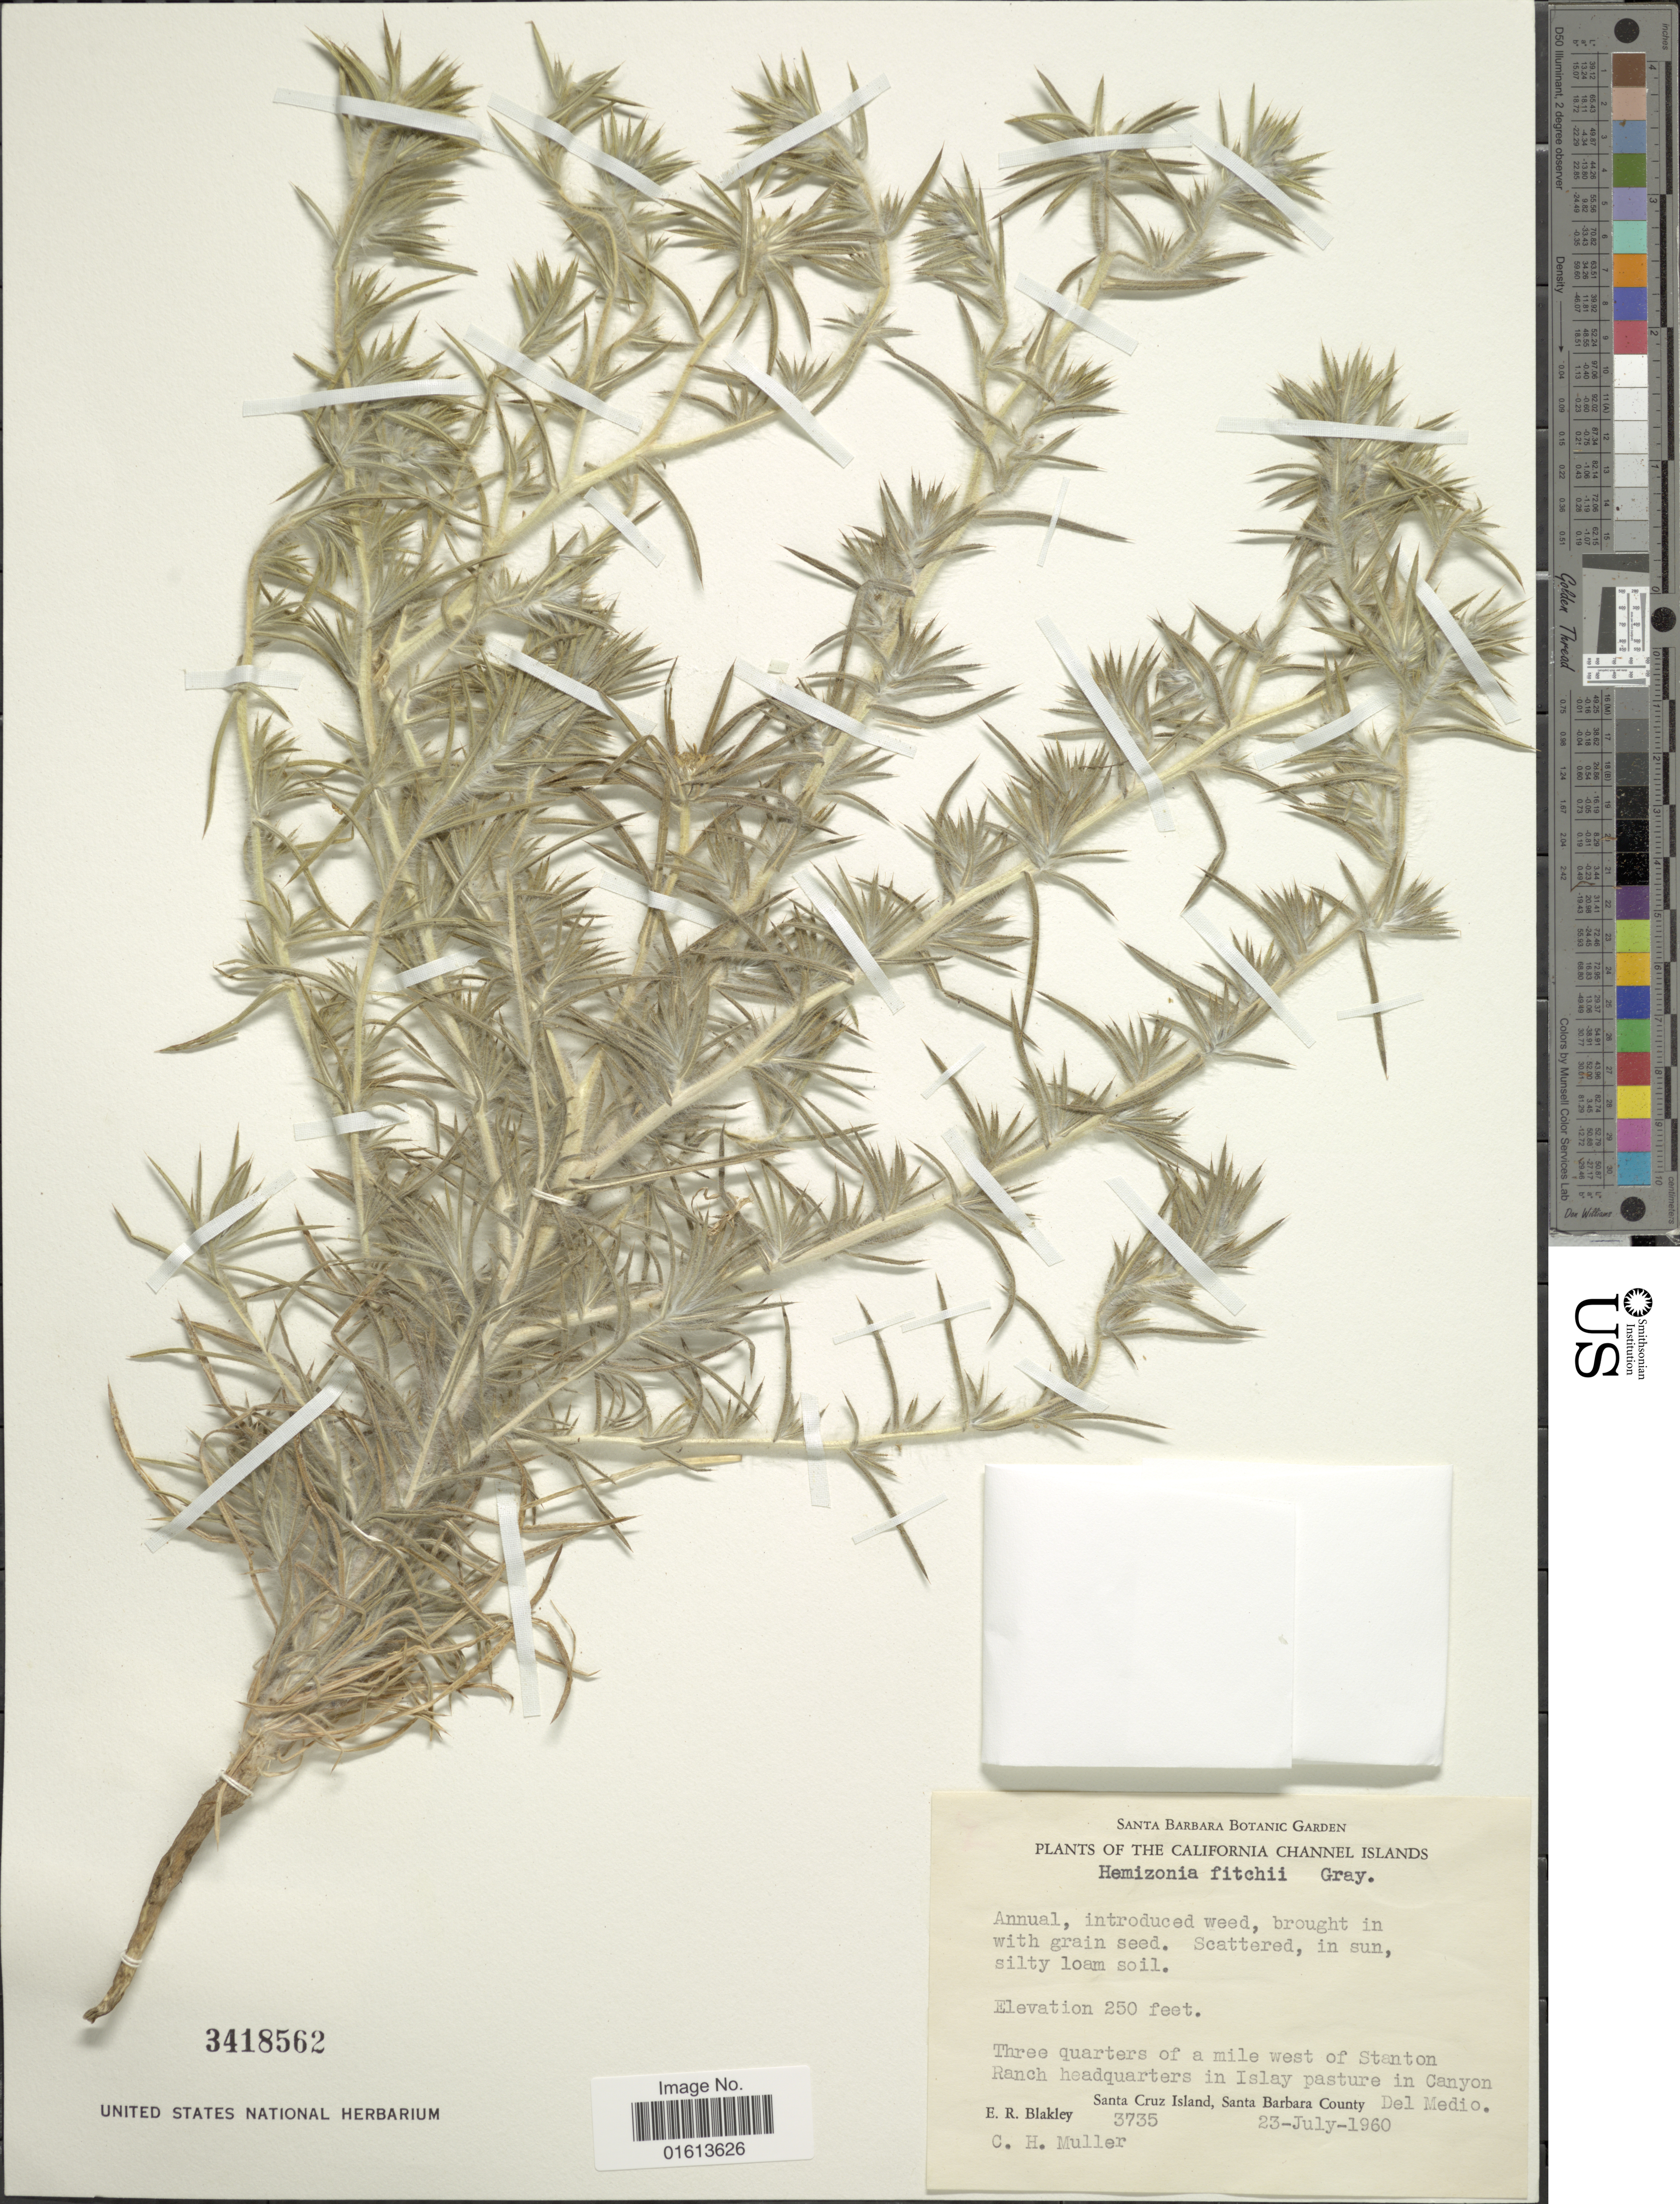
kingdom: Plantae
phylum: Tracheophyta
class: Magnoliopsida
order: Asterales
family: Asteraceae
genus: Centromadia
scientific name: Centromadia fitchii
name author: (A. Gray) Greene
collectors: C. H. Müller & E. R. Blakley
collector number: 3735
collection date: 1960-07-23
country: United States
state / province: California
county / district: Santa Barbara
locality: California Channel Islands. Three quarters of a mile west of Stanton Ranch headquarters in Islay pasture in Canyon Del Medio. Santa Cruz Island, Santa Barbara County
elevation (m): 76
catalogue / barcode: US 3418562